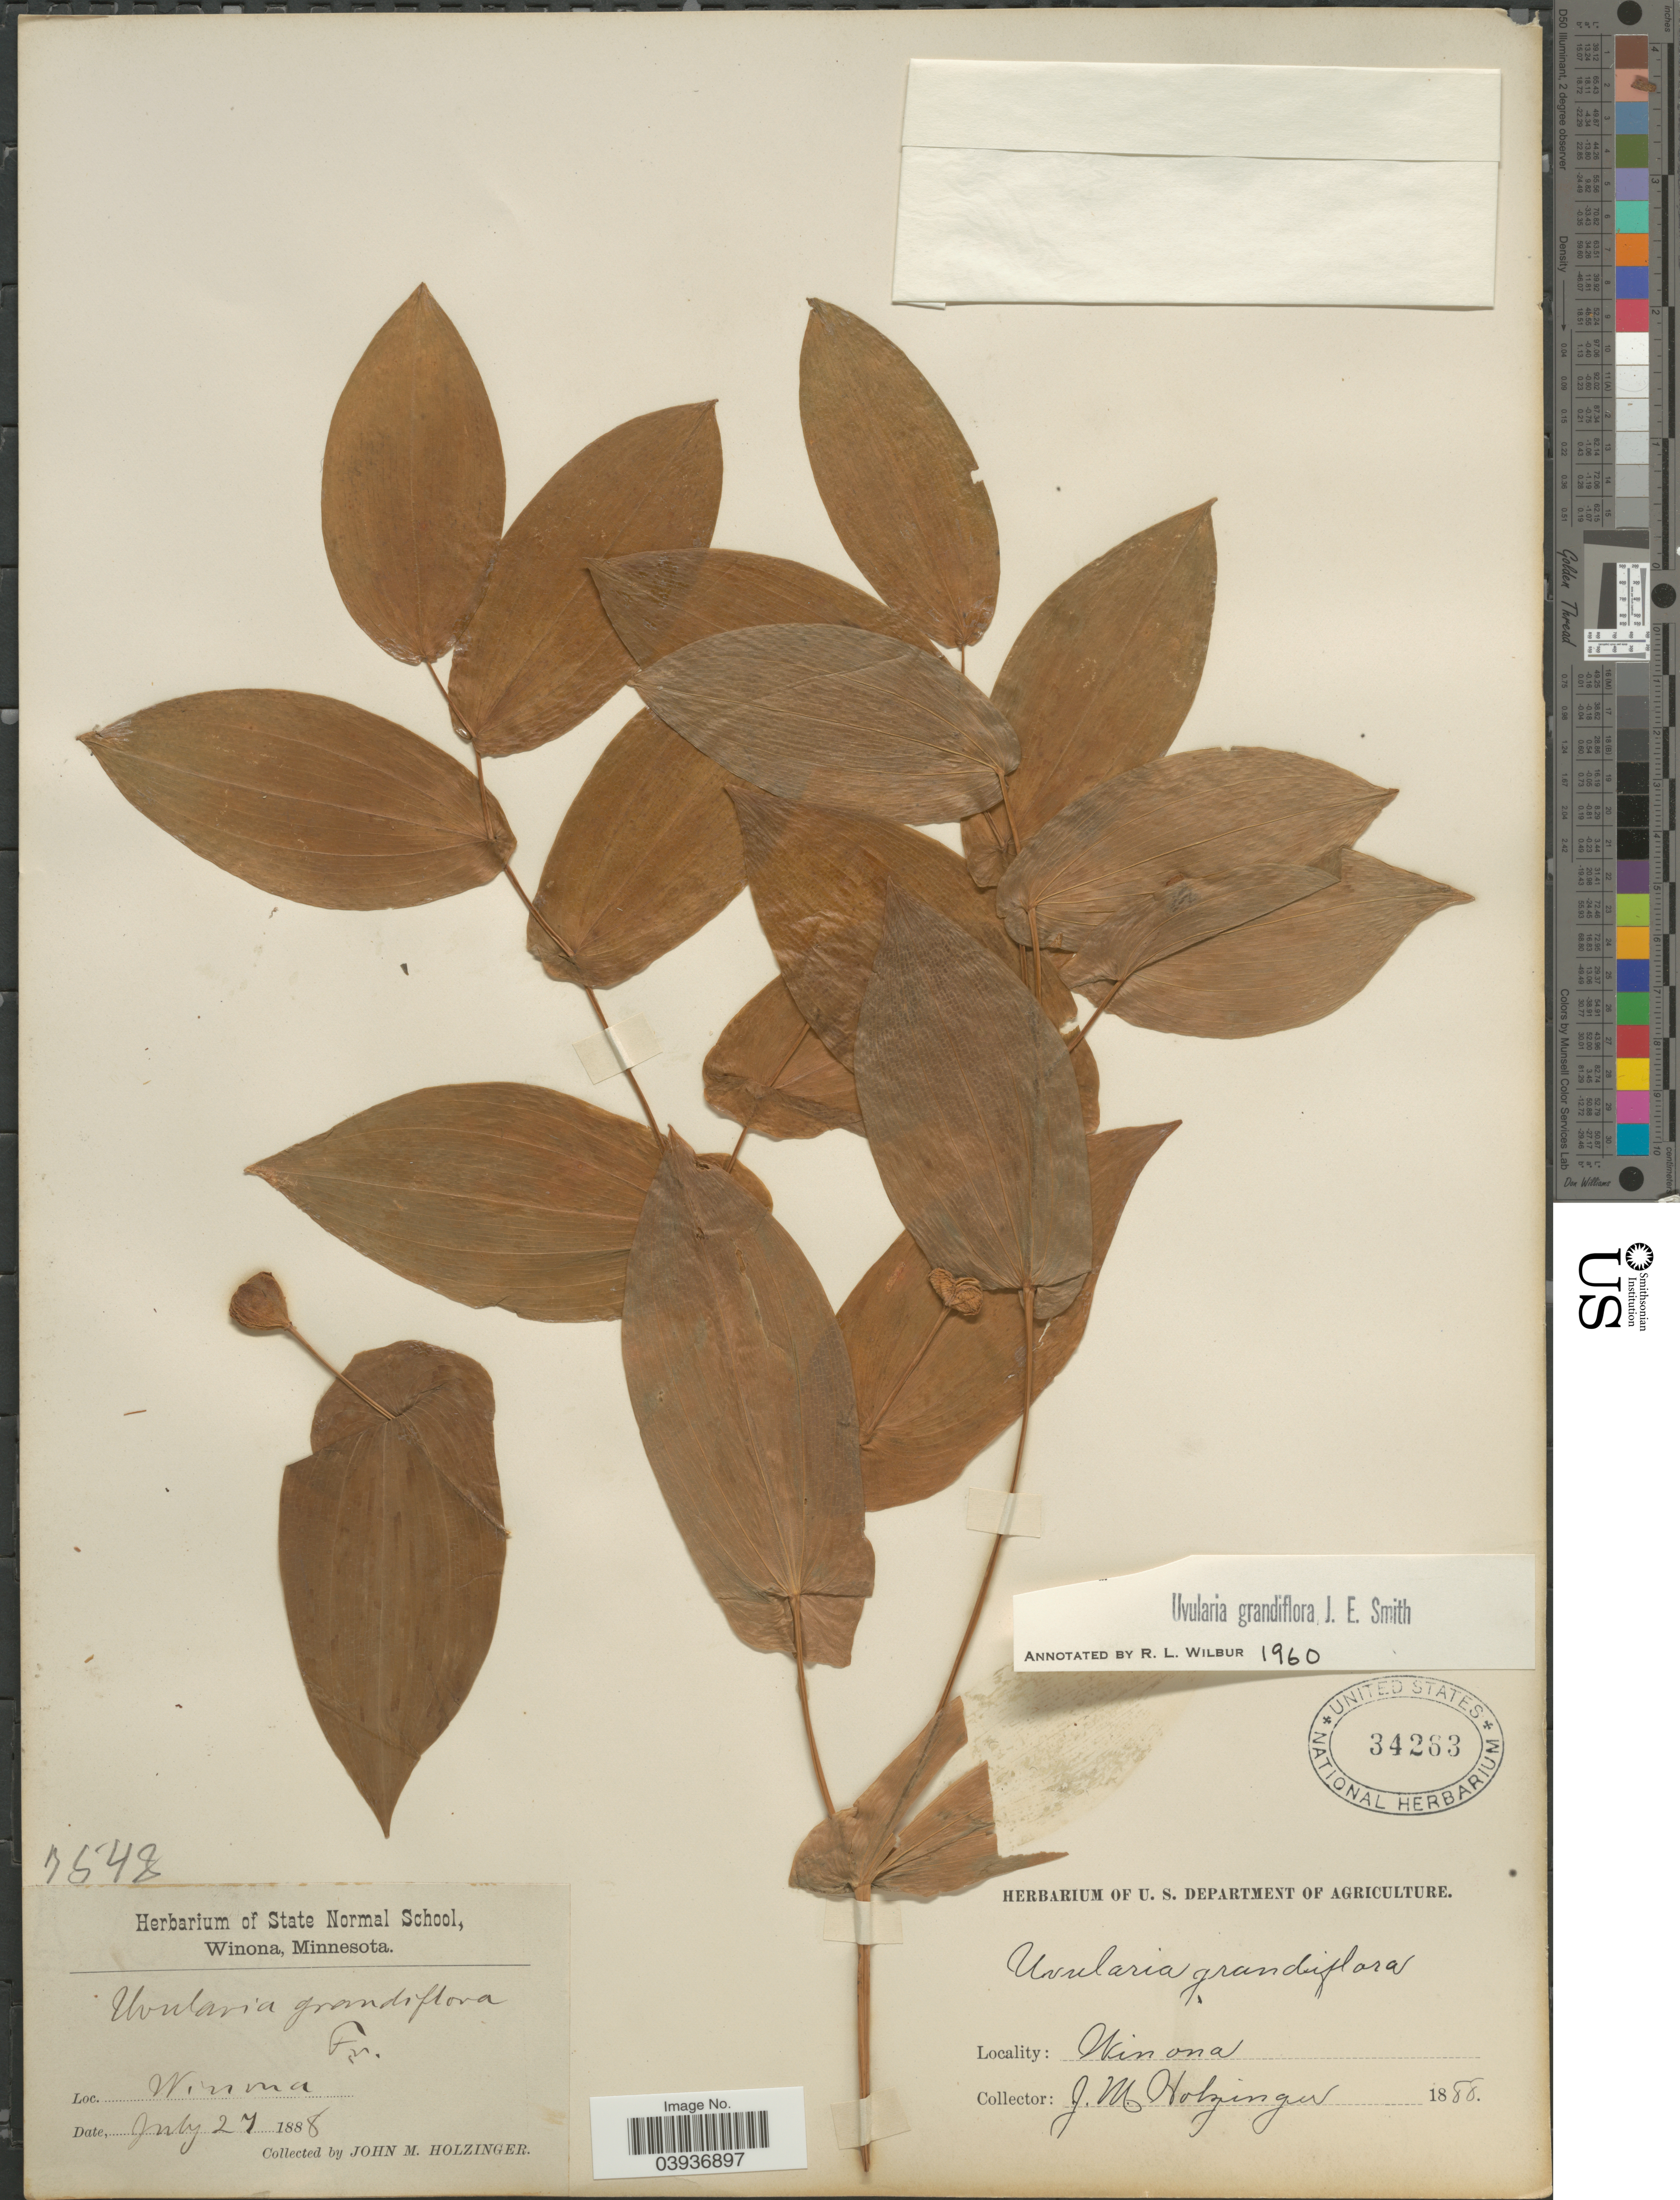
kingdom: Plantae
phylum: Tracheophyta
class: Liliopsida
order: Liliales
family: Colchicaceae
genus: Uvularia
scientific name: Uvularia grandiflora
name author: Sm.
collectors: J. M. Holzinger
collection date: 1888-07-27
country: United States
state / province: Minnesota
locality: Winona.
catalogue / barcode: US 34263